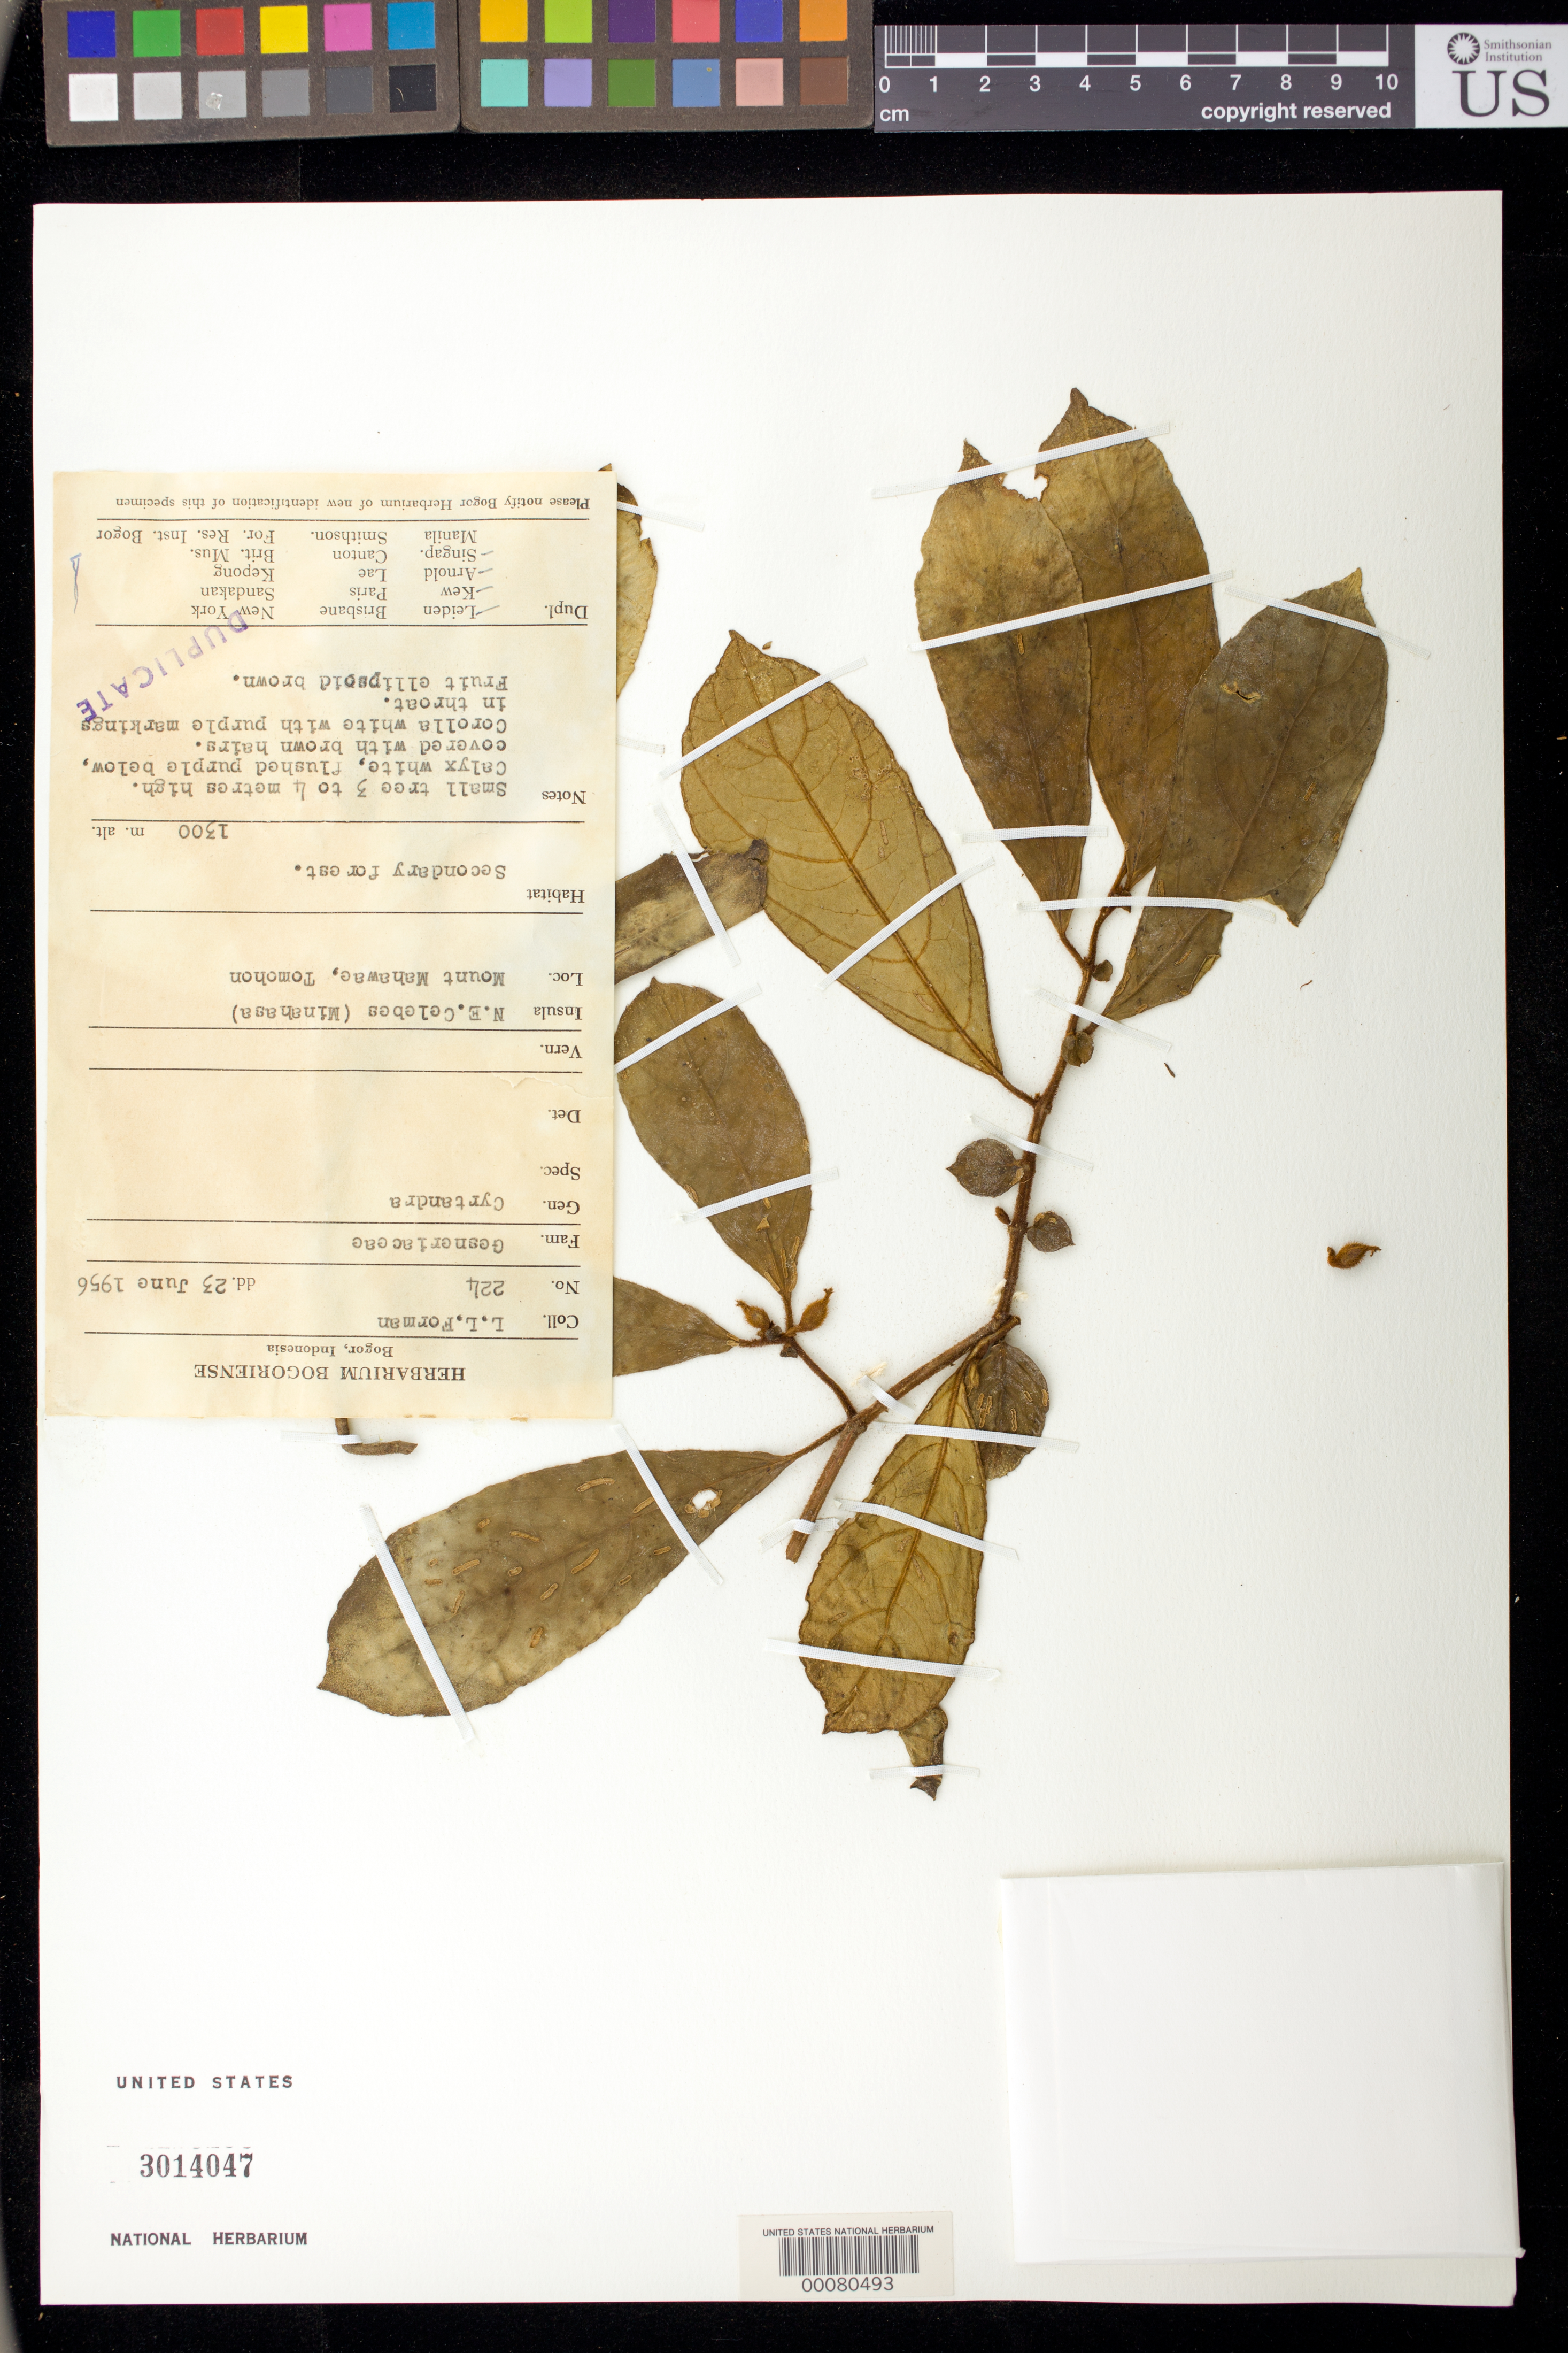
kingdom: Plantae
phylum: Tracheophyta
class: Magnoliopsida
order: Lamiales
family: Gesneriaceae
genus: Cyrtandra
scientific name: Cyrtandra engleri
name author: Koord.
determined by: Skog, Laurence E.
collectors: L. Forman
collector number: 224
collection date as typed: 23 Jun 1956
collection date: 1956-06-23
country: Indonesia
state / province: Sulawesi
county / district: Sulawesi Utara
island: Sulawesi [Celebes]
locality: NE Celebes (Minahasa), Mt Mahawae, Tomohon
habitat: Secondary forest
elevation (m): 1300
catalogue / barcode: US 3014047